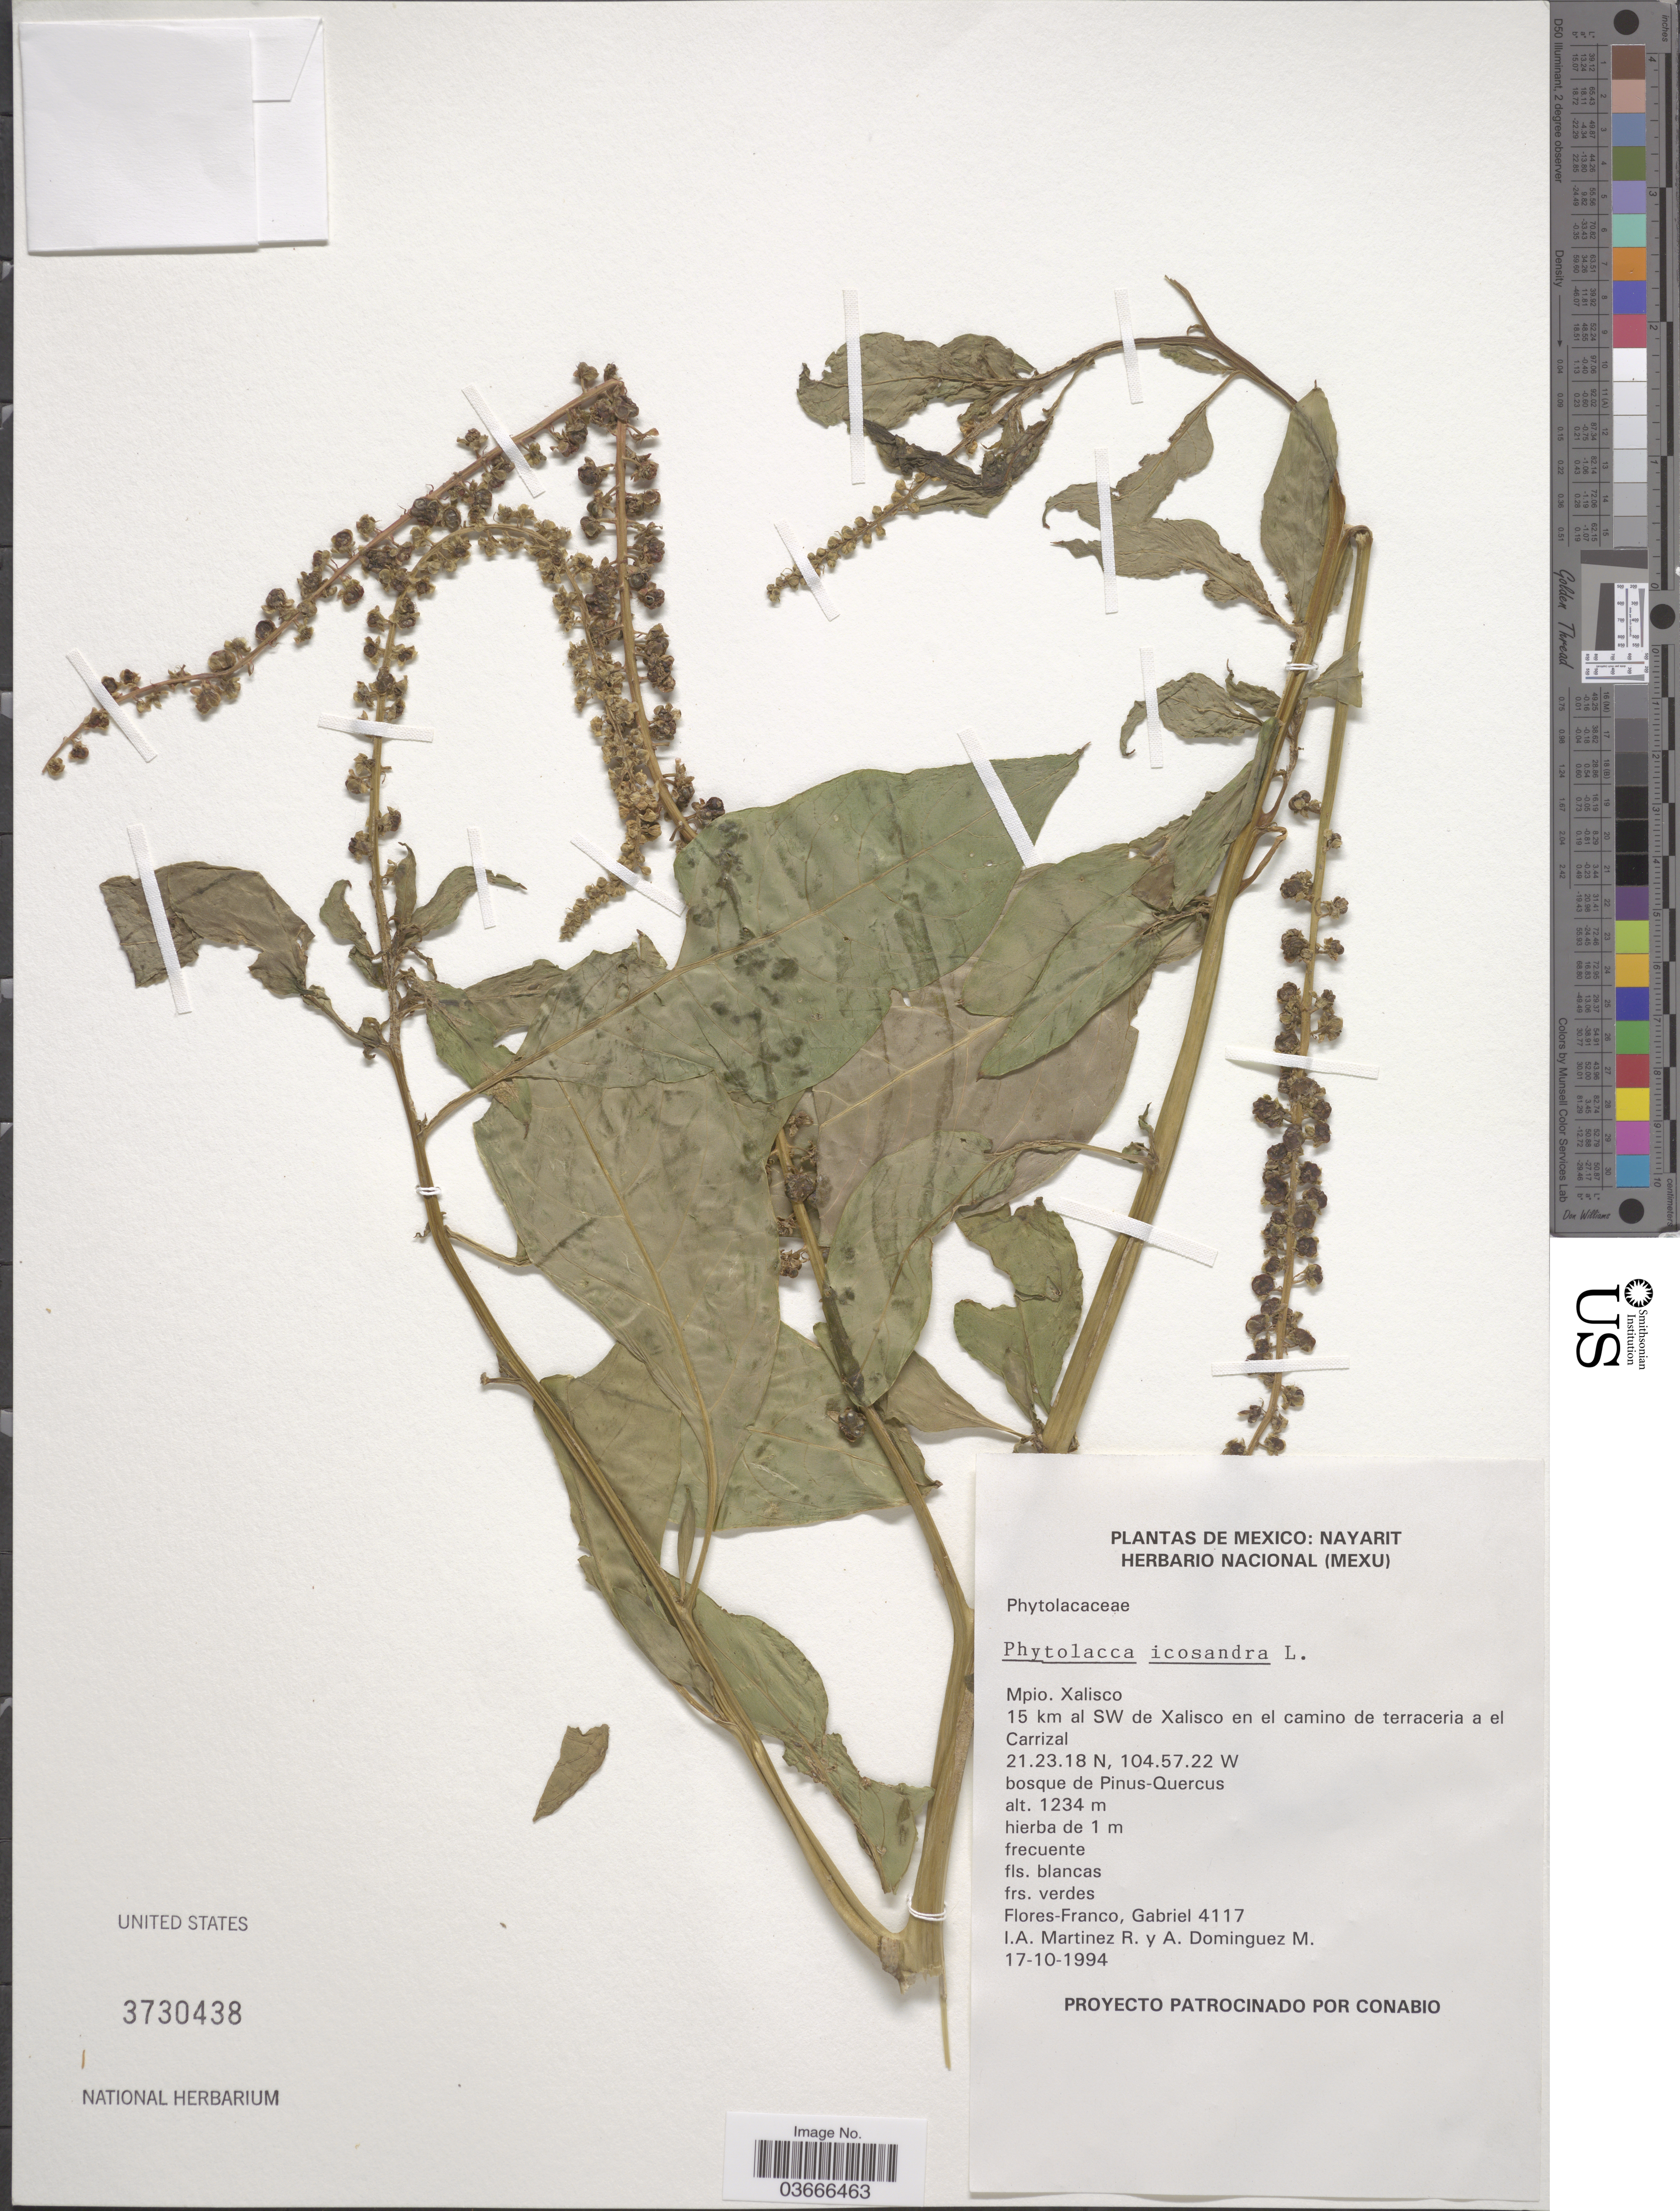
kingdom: Plantae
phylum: Tracheophyta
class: Magnoliopsida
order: Caryophyllales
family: Phytolaccaceae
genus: Phytolacca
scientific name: Phytolacca icosandra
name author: L.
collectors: G. Flores F., I. A. Martinez R. & A. Dominguez M.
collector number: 4117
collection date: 1994-10-17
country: Mexico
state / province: Nayarit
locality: Mpio. Xalisco. 15 km al SW de Xalisco en el camino de terraceria a el Carrizal.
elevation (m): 1234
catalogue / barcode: US 3730438